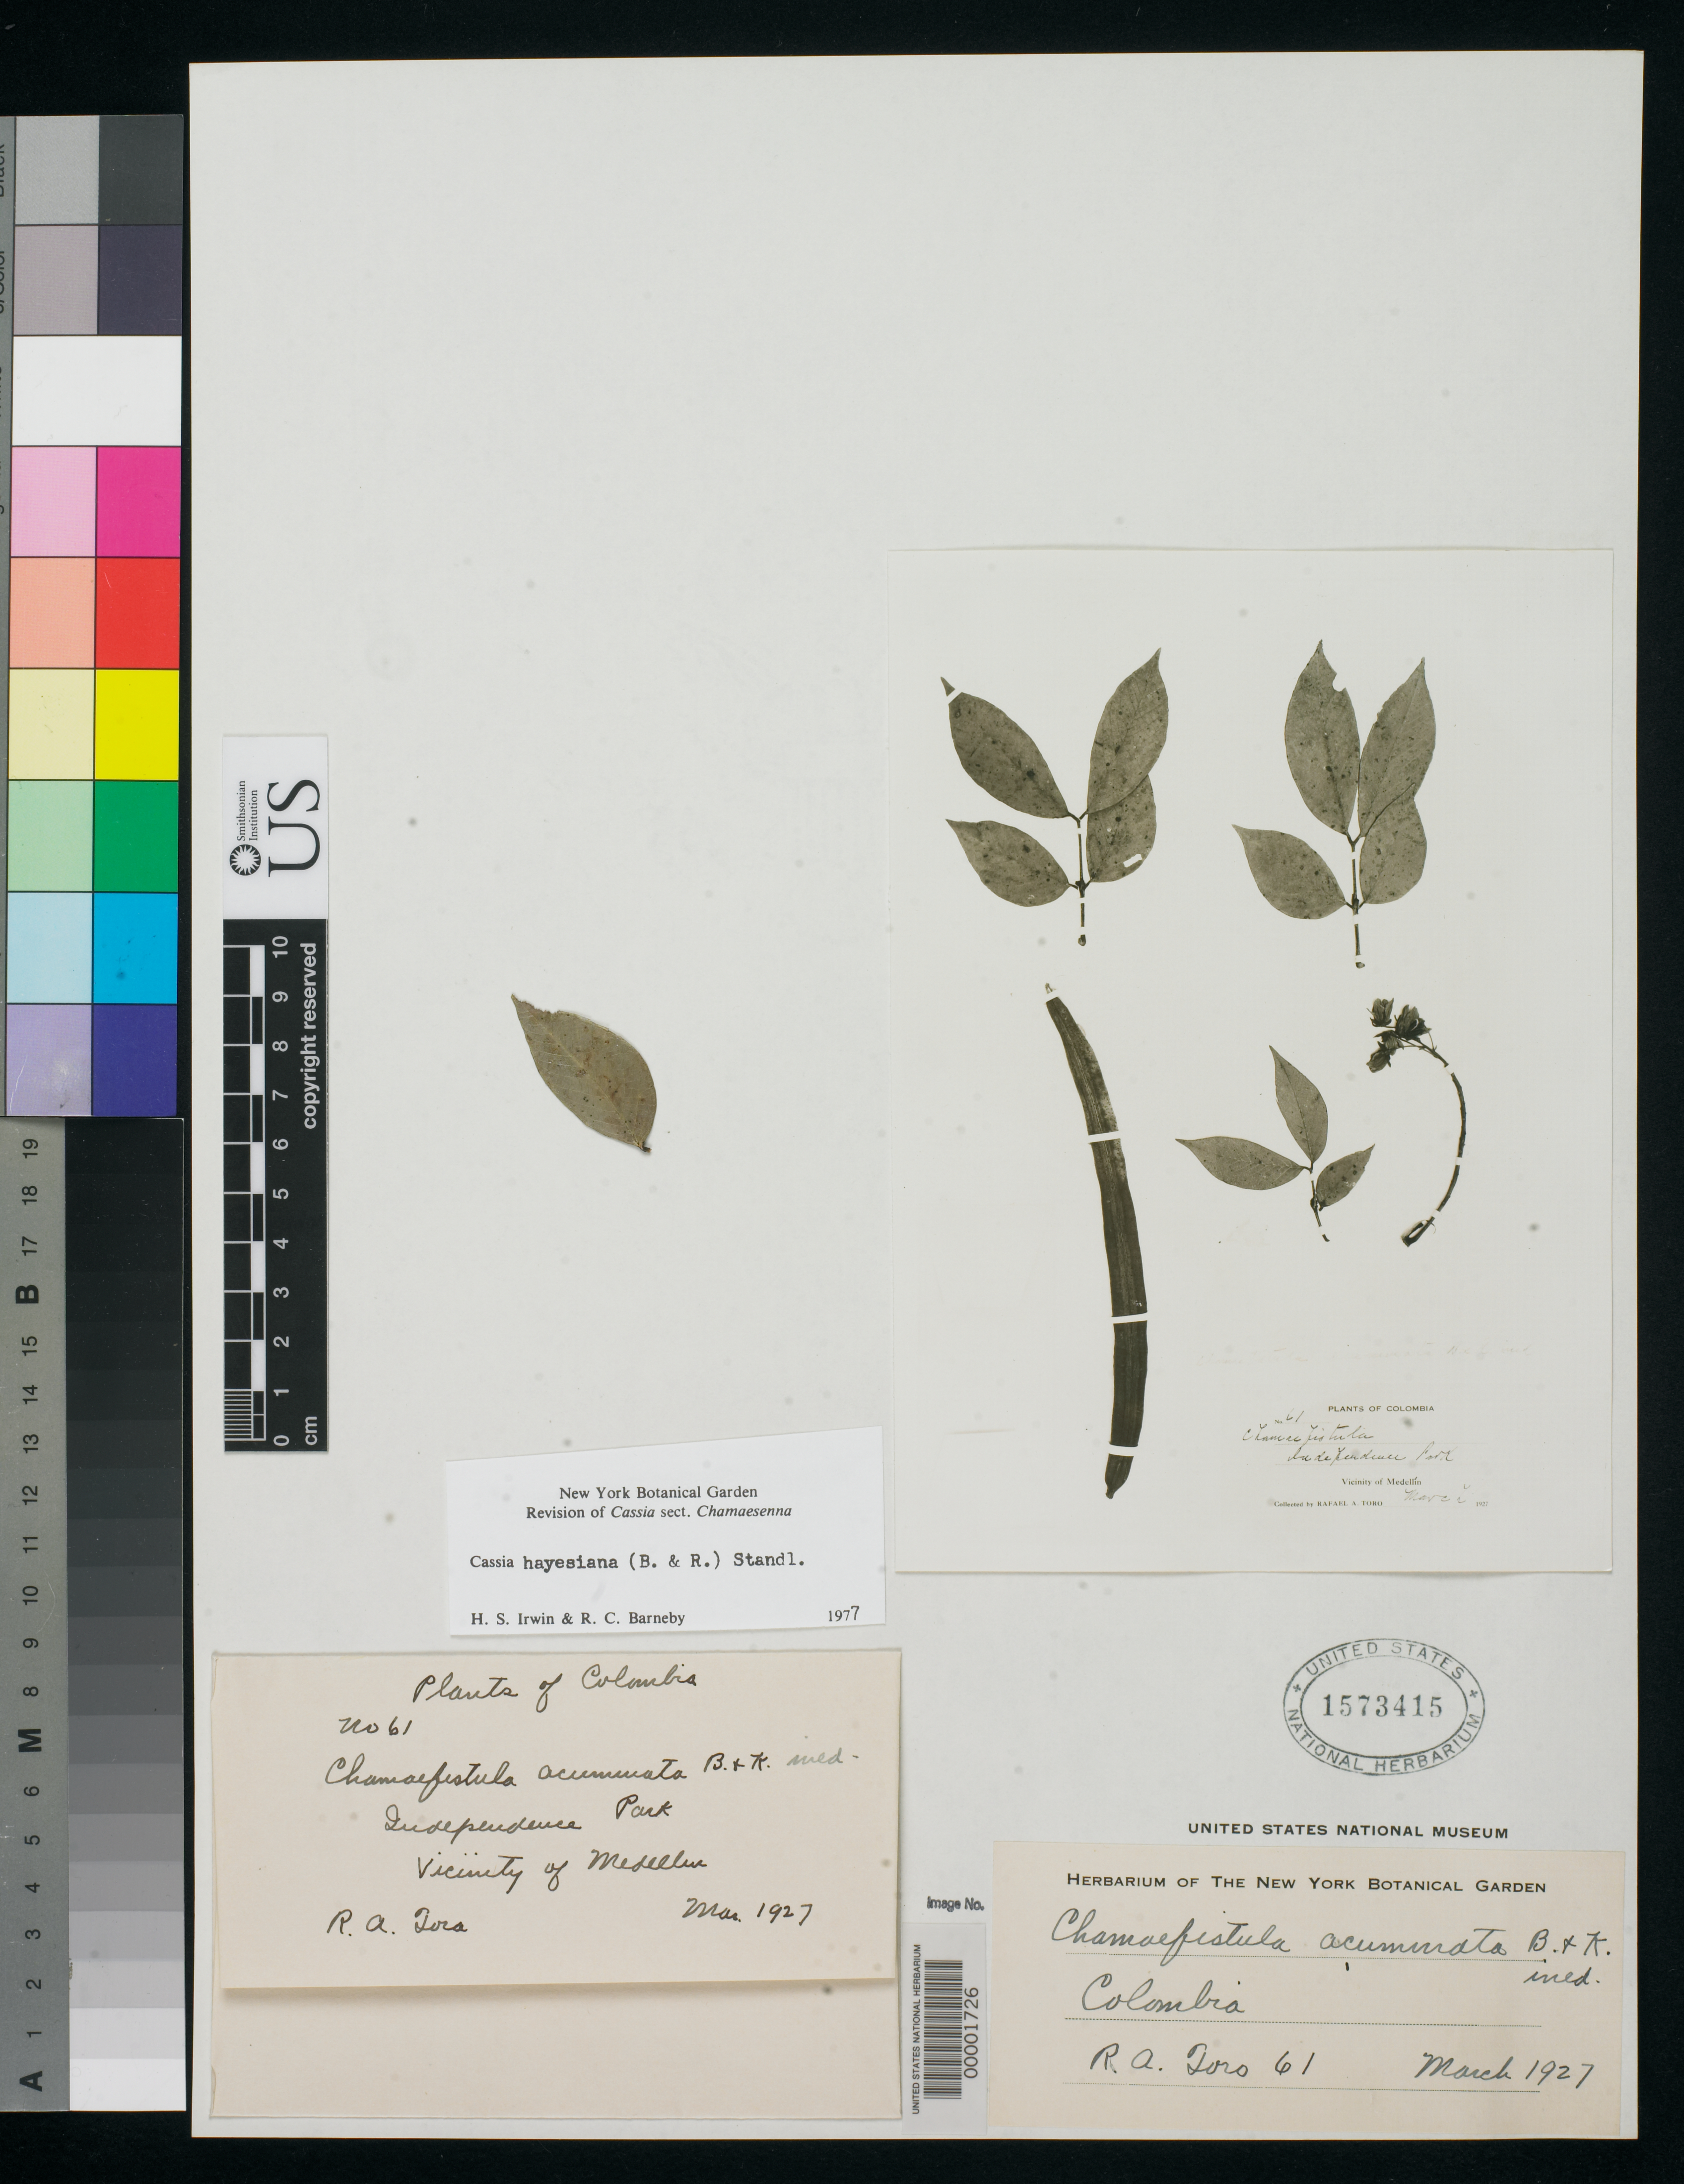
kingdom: Plantae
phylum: Tracheophyta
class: Magnoliopsida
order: Fabales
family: Fabaceae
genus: Chamaefistula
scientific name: Chamaefistula acuminata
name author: Britton & Killip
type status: Type Fragment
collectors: R. A. Toro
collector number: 61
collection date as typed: Mar 1927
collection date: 1927-03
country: Colombia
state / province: Antioquia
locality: Medellin.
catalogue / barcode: US 1573415